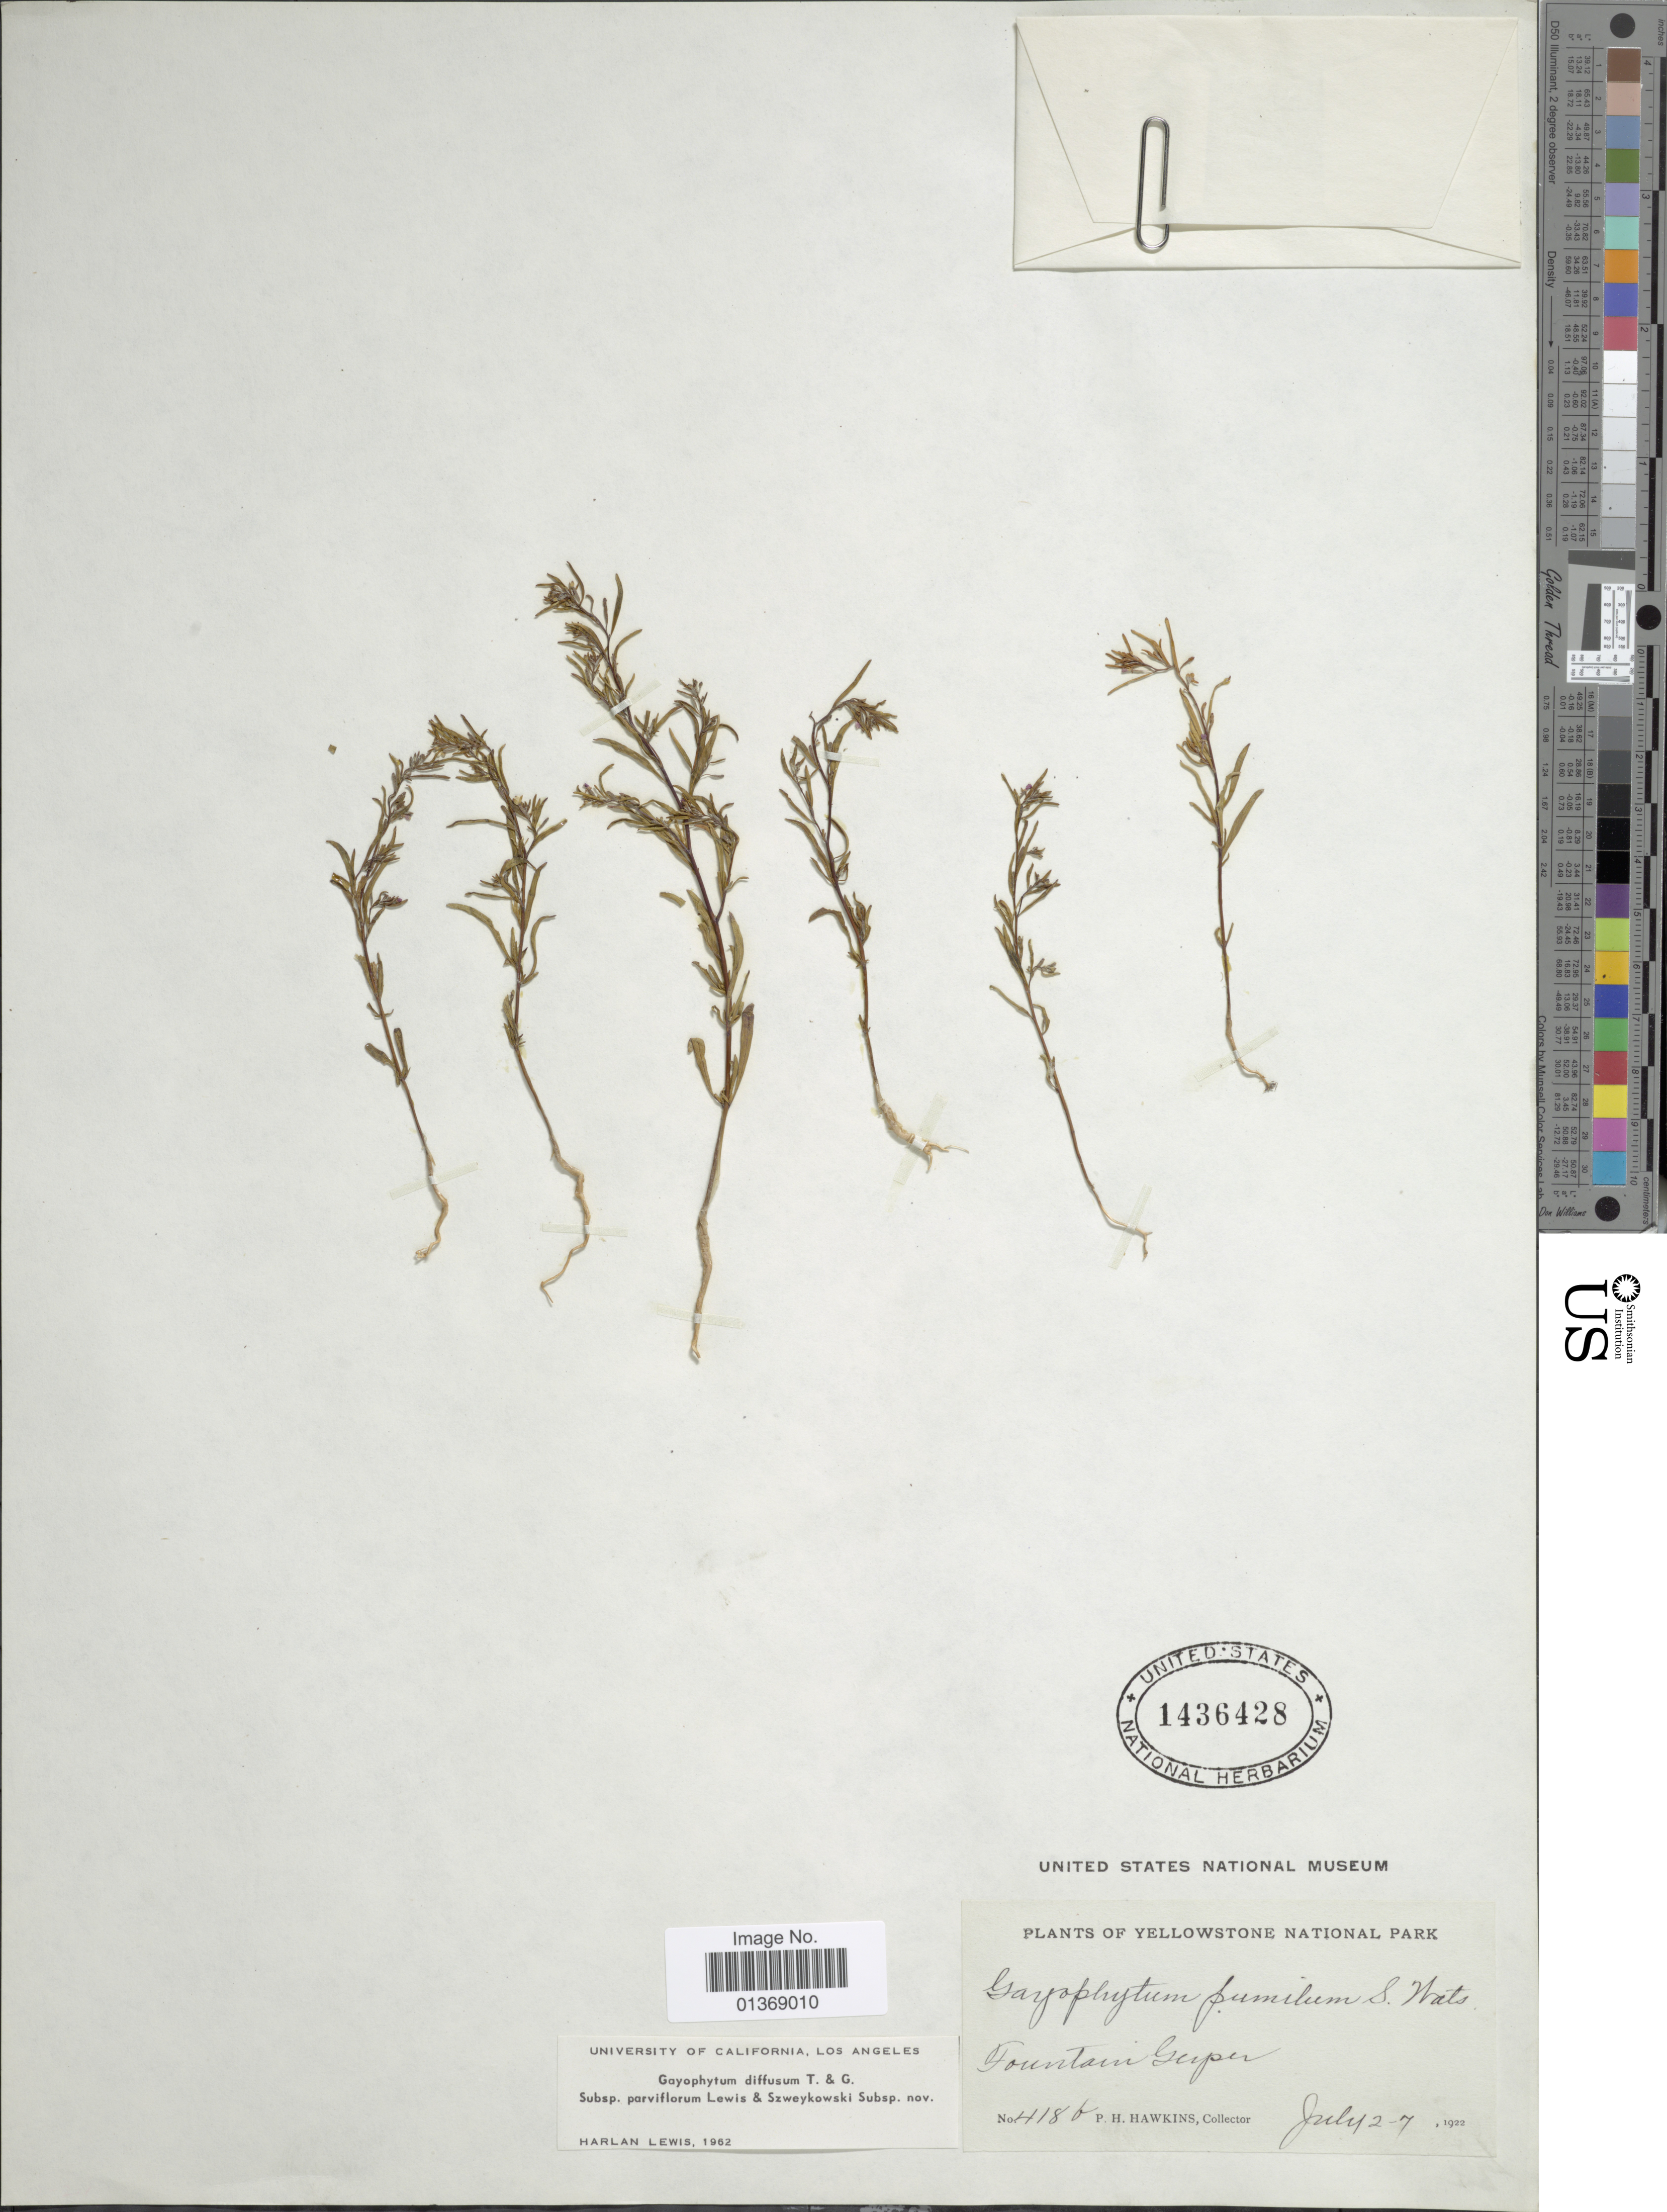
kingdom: Plantae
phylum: Tracheophyta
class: Magnoliopsida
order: Myrtales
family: Onagraceae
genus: Gayophytum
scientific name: Gayophytum diffusum subsp. parviflorum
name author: F. H. Lewis & Szweyk.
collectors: P. Hawkins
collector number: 4186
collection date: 1922-07-02/1922-07-07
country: United States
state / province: Wyoming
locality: Yellowstone National Park, Fountain Geyser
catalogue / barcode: US 1436428